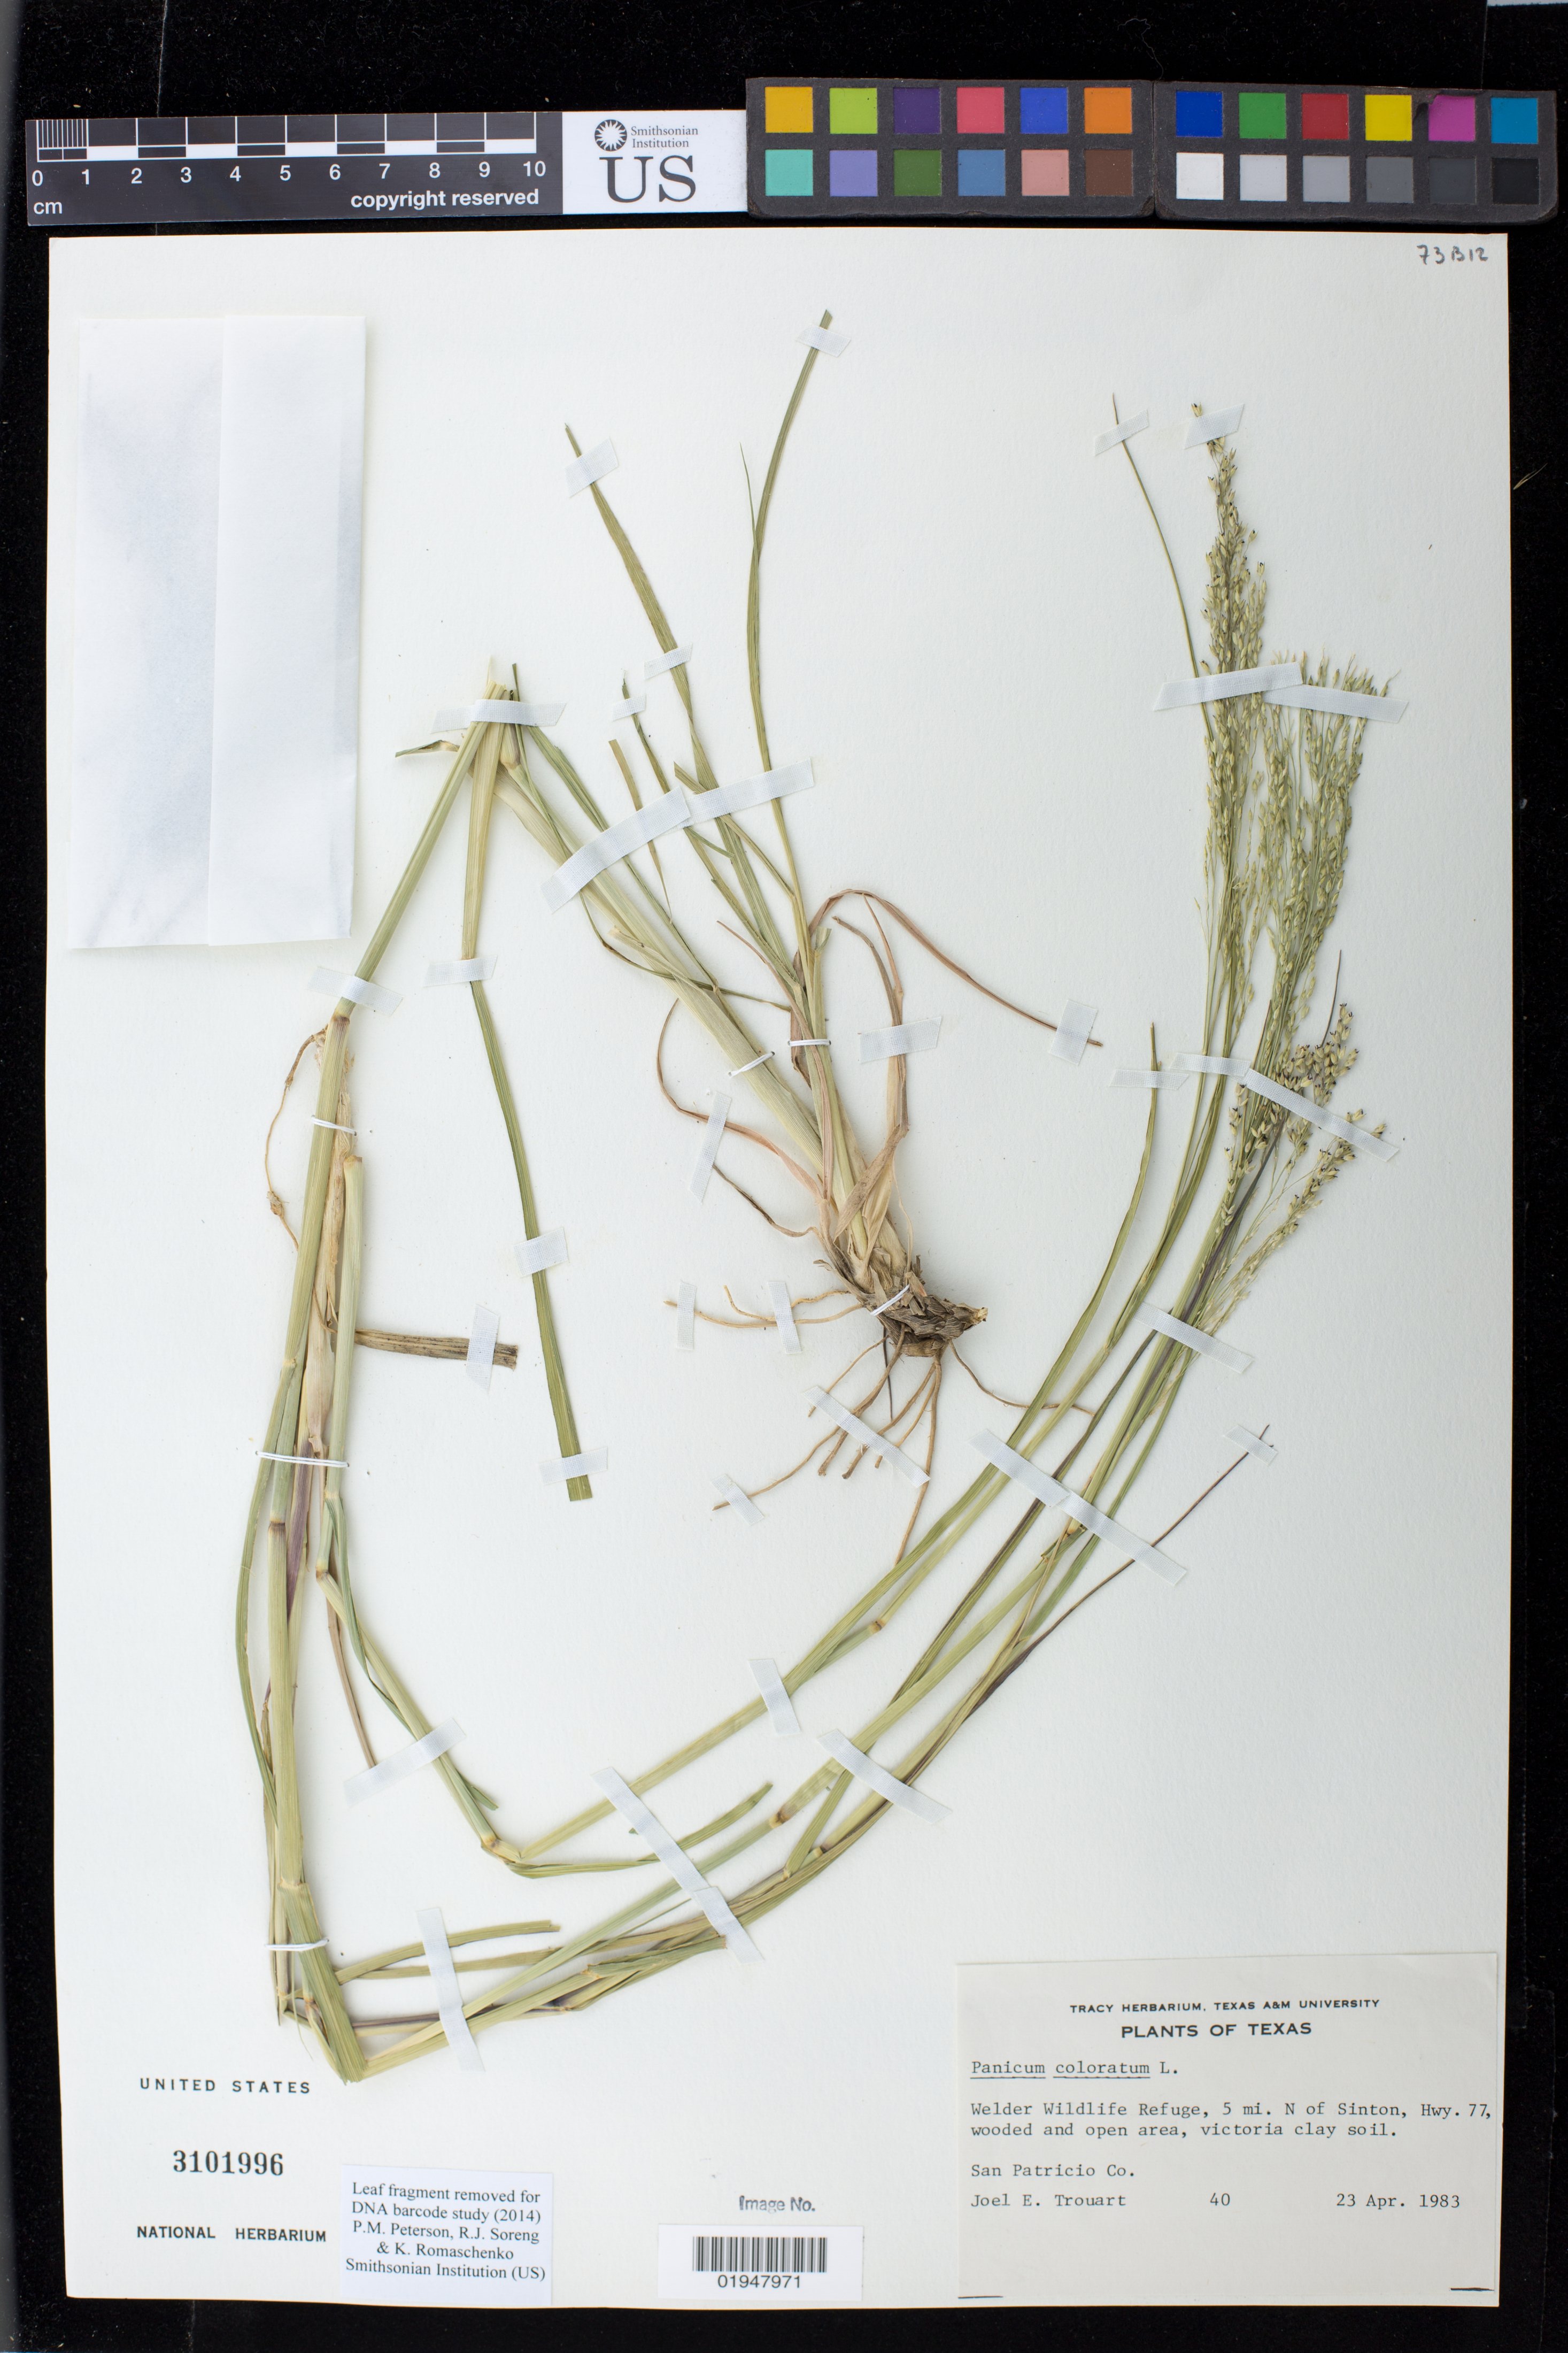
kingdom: Plantae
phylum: Tracheophyta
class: Liliopsida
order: Poales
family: Poaceae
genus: Panicum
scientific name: Panicum coloratum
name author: L.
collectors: J. Trouart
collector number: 40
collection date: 1983-04-23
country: United States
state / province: Texas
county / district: San Patricio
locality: Welder Wildlife Refuge, 5 mi. N of Sinton, Hwy. 77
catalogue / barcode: US 3101996